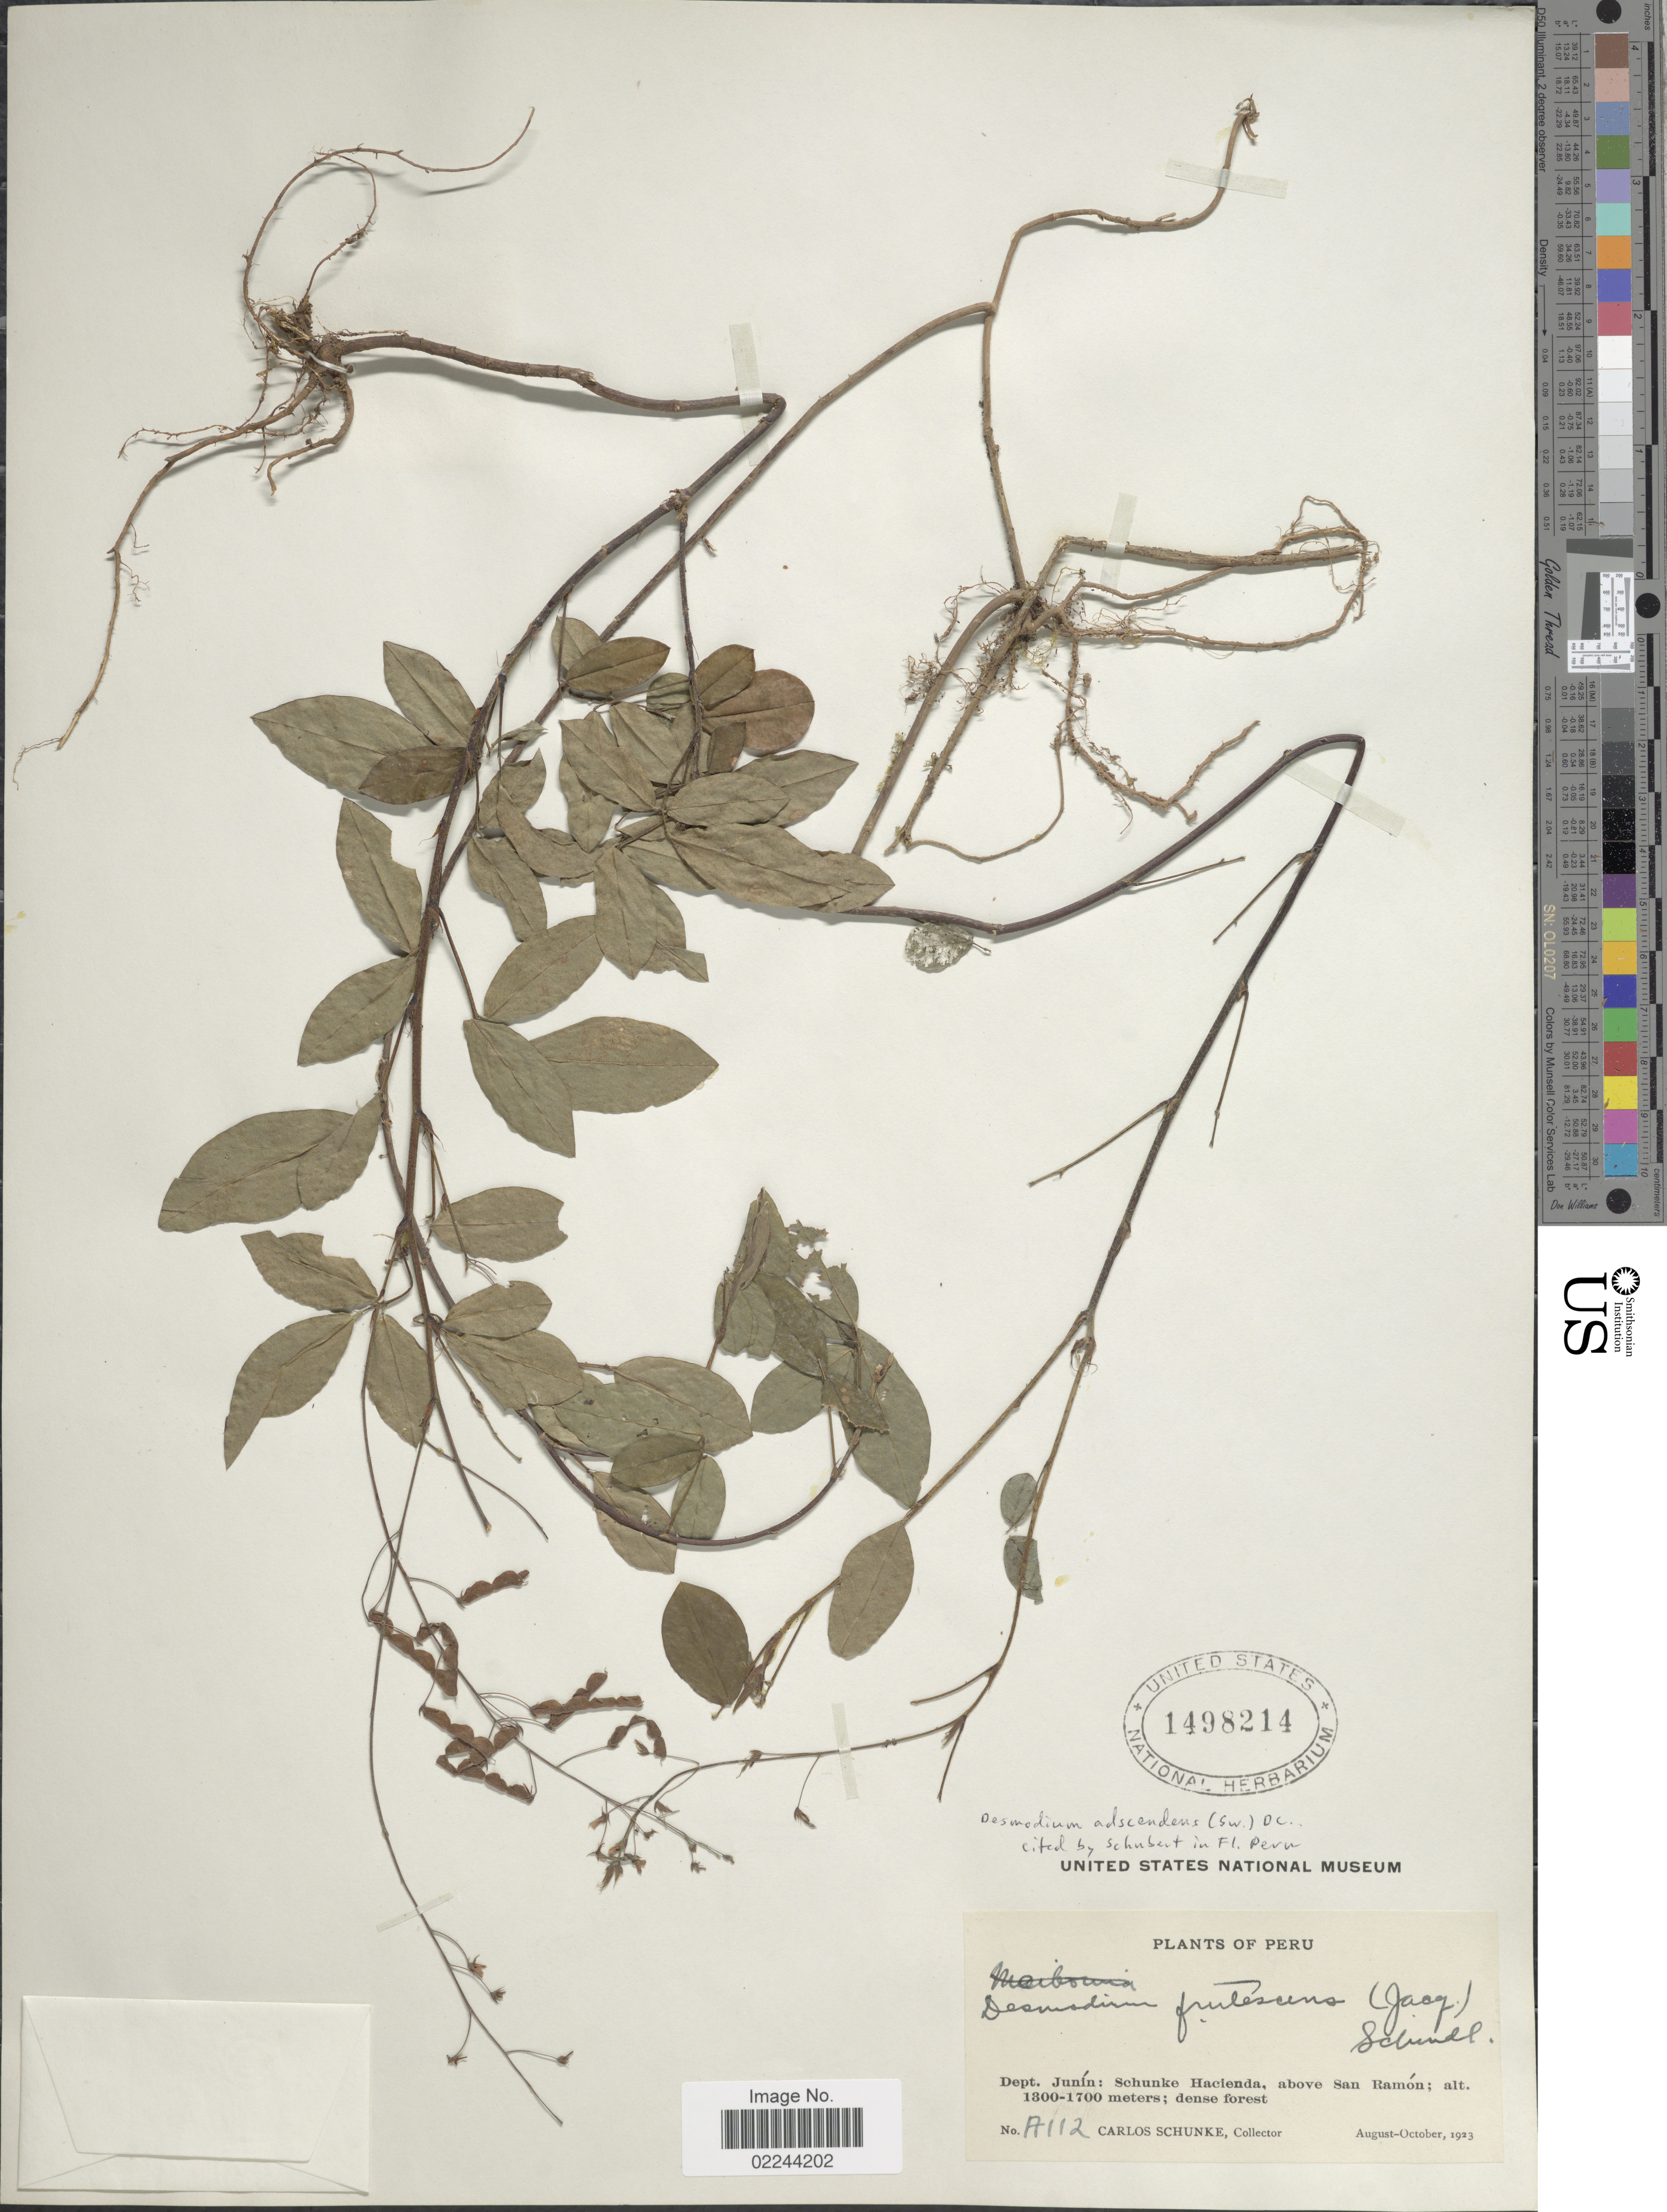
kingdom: Plantae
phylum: Tracheophyta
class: Magnoliopsida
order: Fabales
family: Fabaceae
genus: Grona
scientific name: Grona adscendens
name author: (Sw.) H. Ohashi & K. Ohashi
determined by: Strong, Mark T., (BOT), Smithsonian Institution - National Museum of Natural History (UNITED STATES)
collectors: C. Schunke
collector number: A112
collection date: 1923-08/1923-10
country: Peru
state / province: Junín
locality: Dept. Junín: Schunke Hacienda, above San Ramón; dense forest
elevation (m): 1300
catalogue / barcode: US 1498214